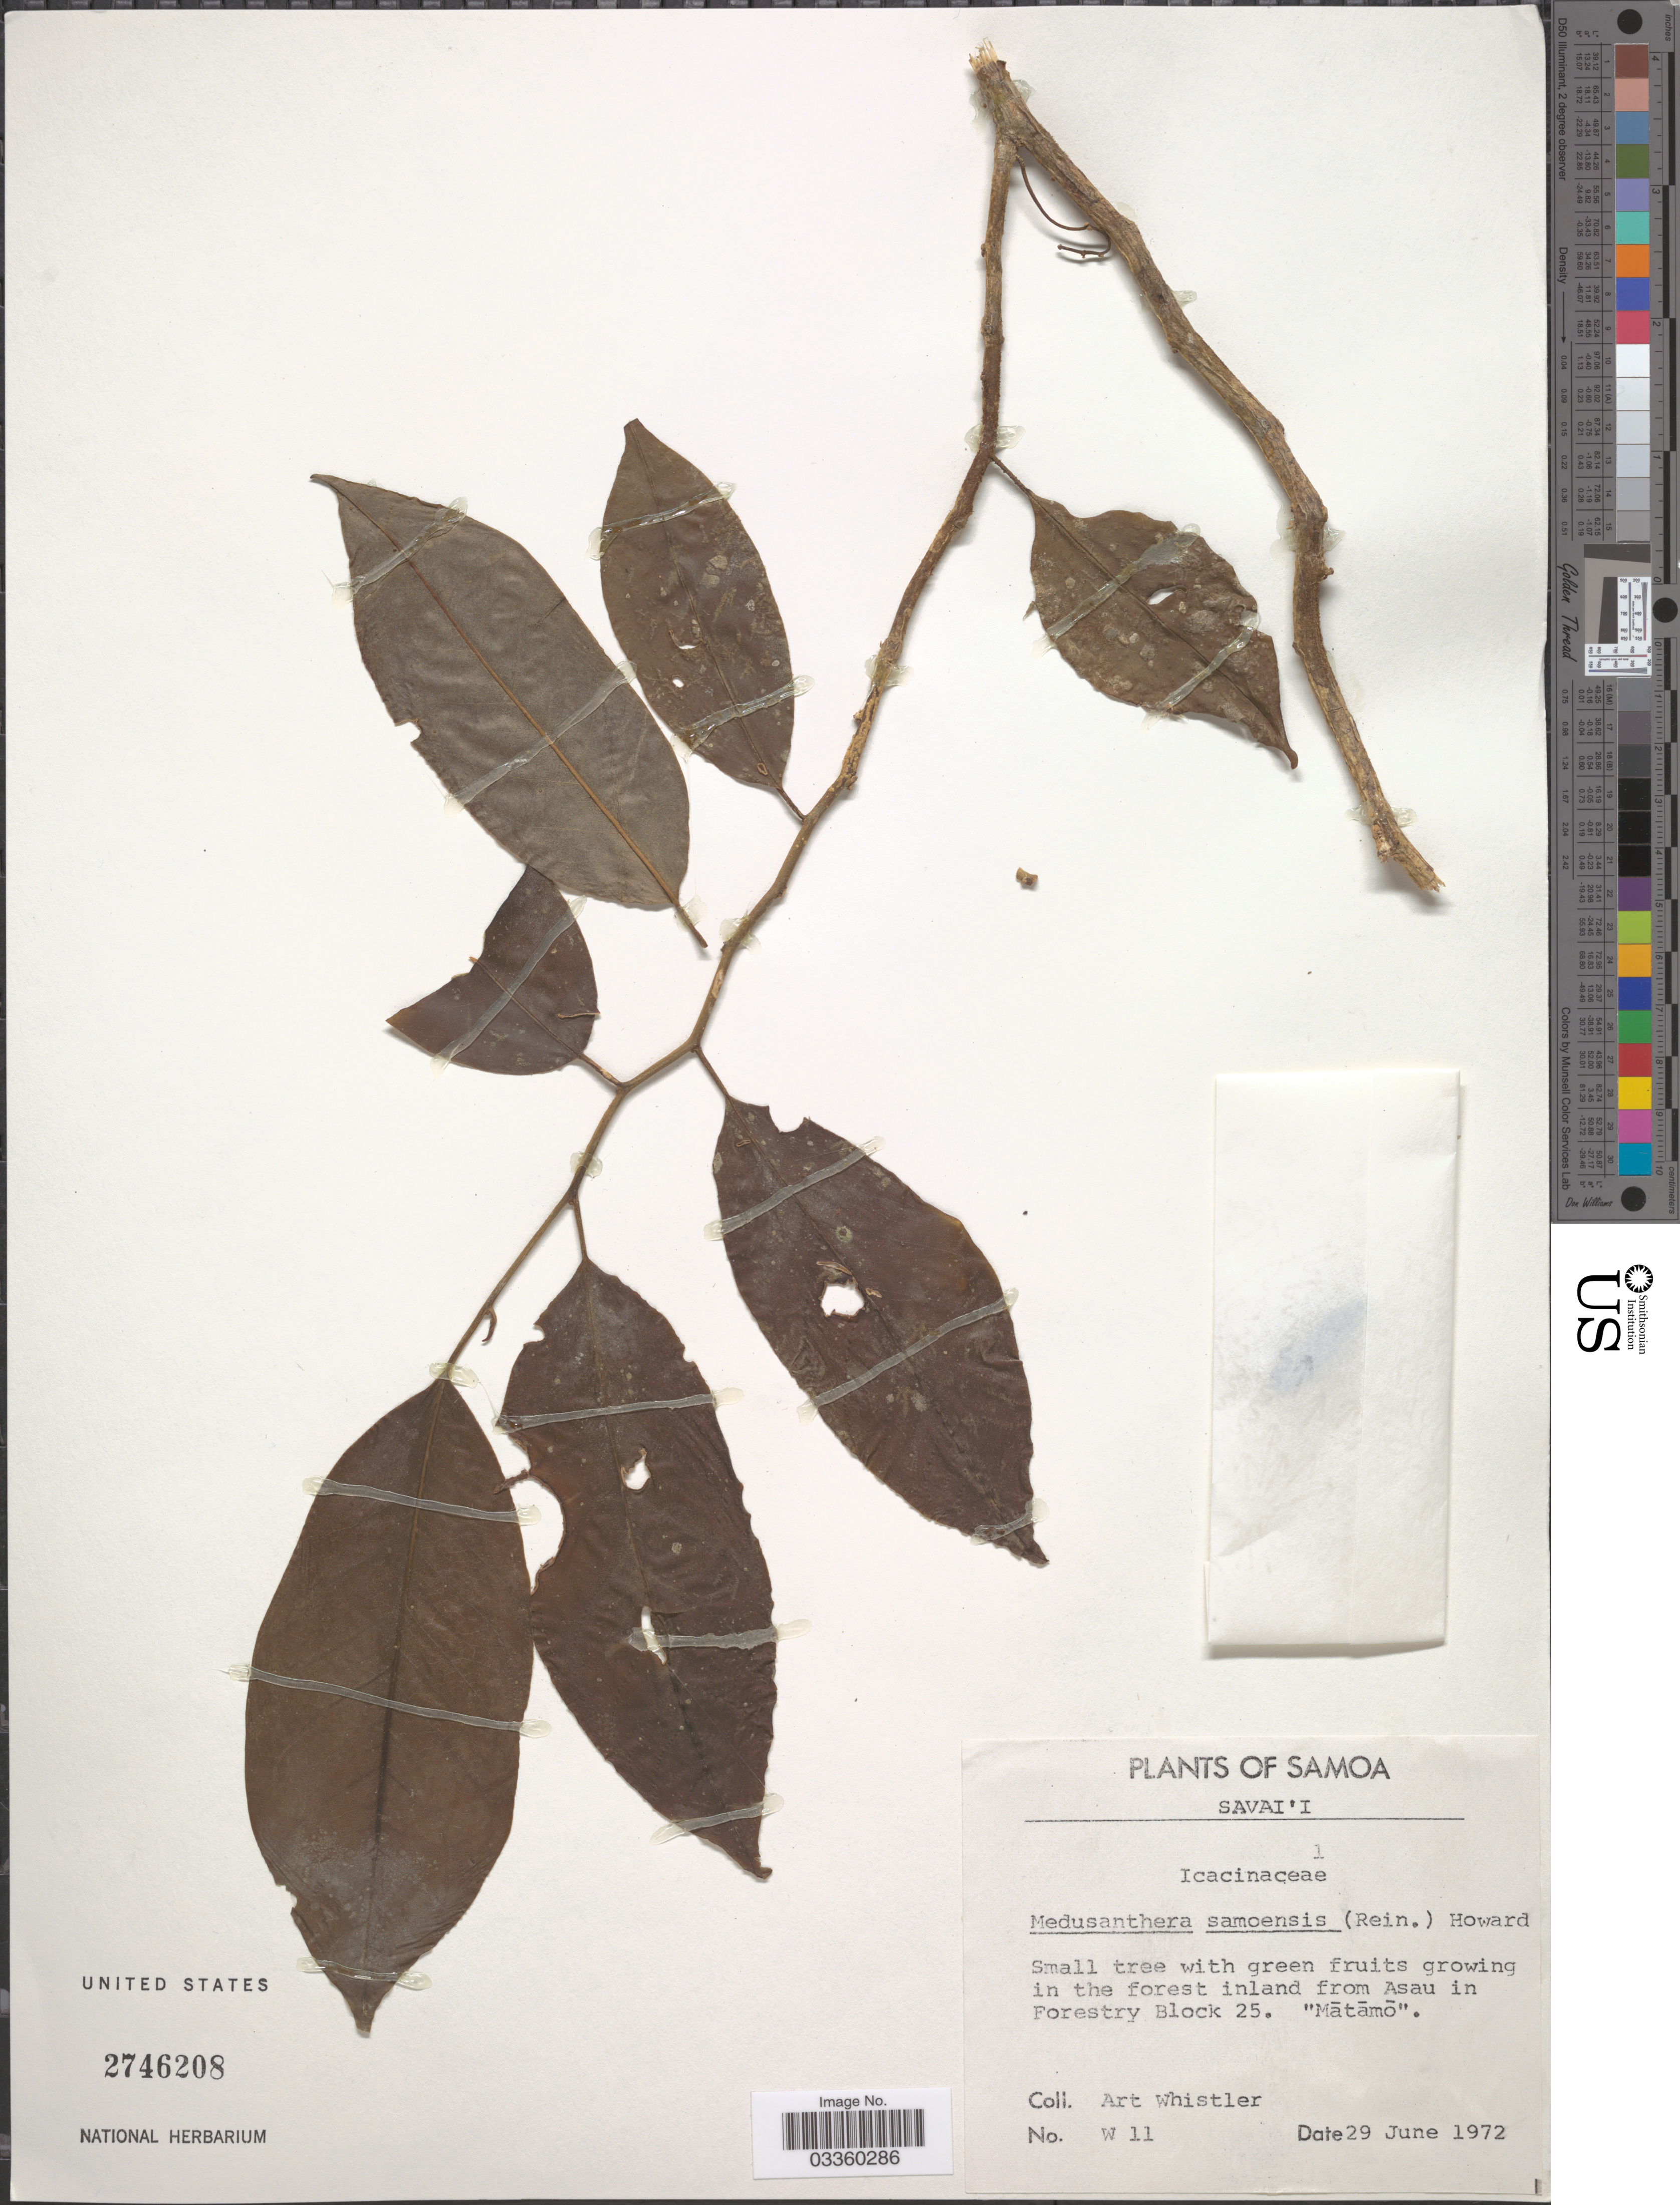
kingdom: Plantae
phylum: Tracheophyta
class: Magnoliopsida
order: Cardiopteridales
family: Stemonuraceae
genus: Medusanthera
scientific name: Medusanthera samoensis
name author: (Reinecke) R.A. Howard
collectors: A. Whistler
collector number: W11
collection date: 1972-06-29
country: Samoa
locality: Samoa. Savai'i. In the forest inland from Asau in Forestry Block 25. "Mātāmō".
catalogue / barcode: US 2746208